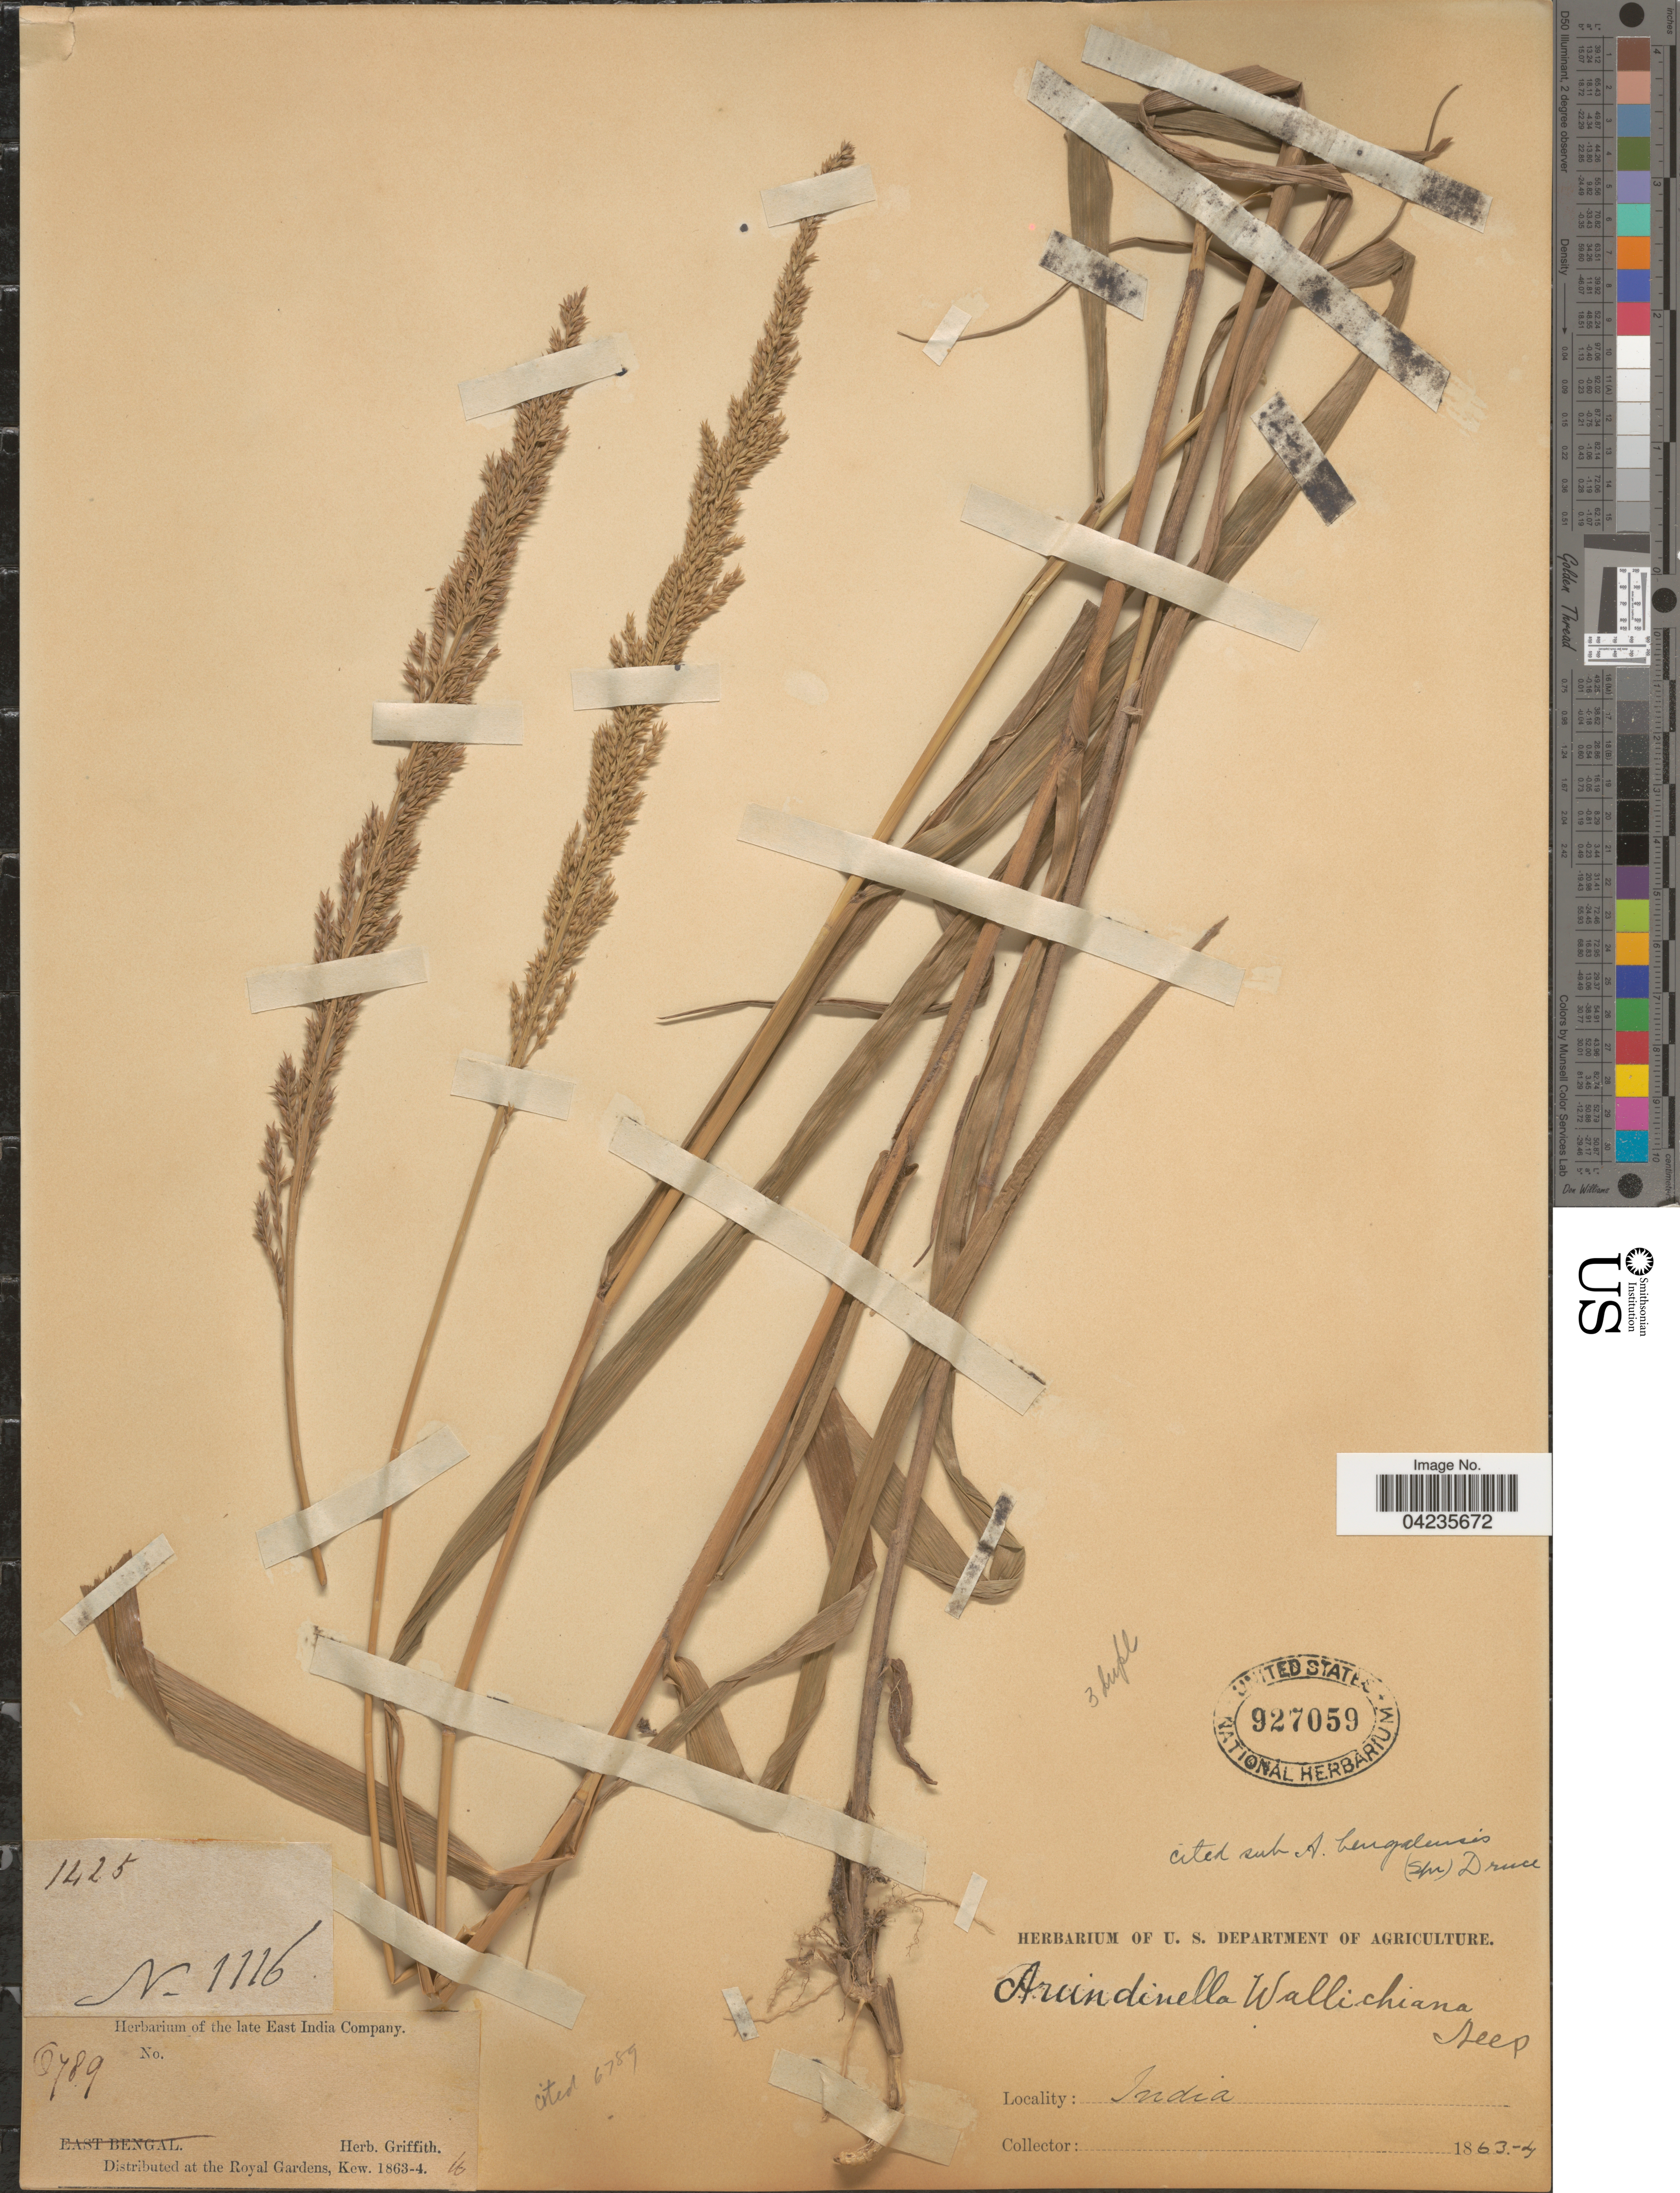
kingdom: Plantae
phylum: Tracheophyta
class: Liliopsida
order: Poales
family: Poaceae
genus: Arundinella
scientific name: Arundinella bengalensis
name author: (Spreng.) Druce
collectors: ex herb. Griffith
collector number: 1116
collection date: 1863/1864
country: India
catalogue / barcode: US 927059